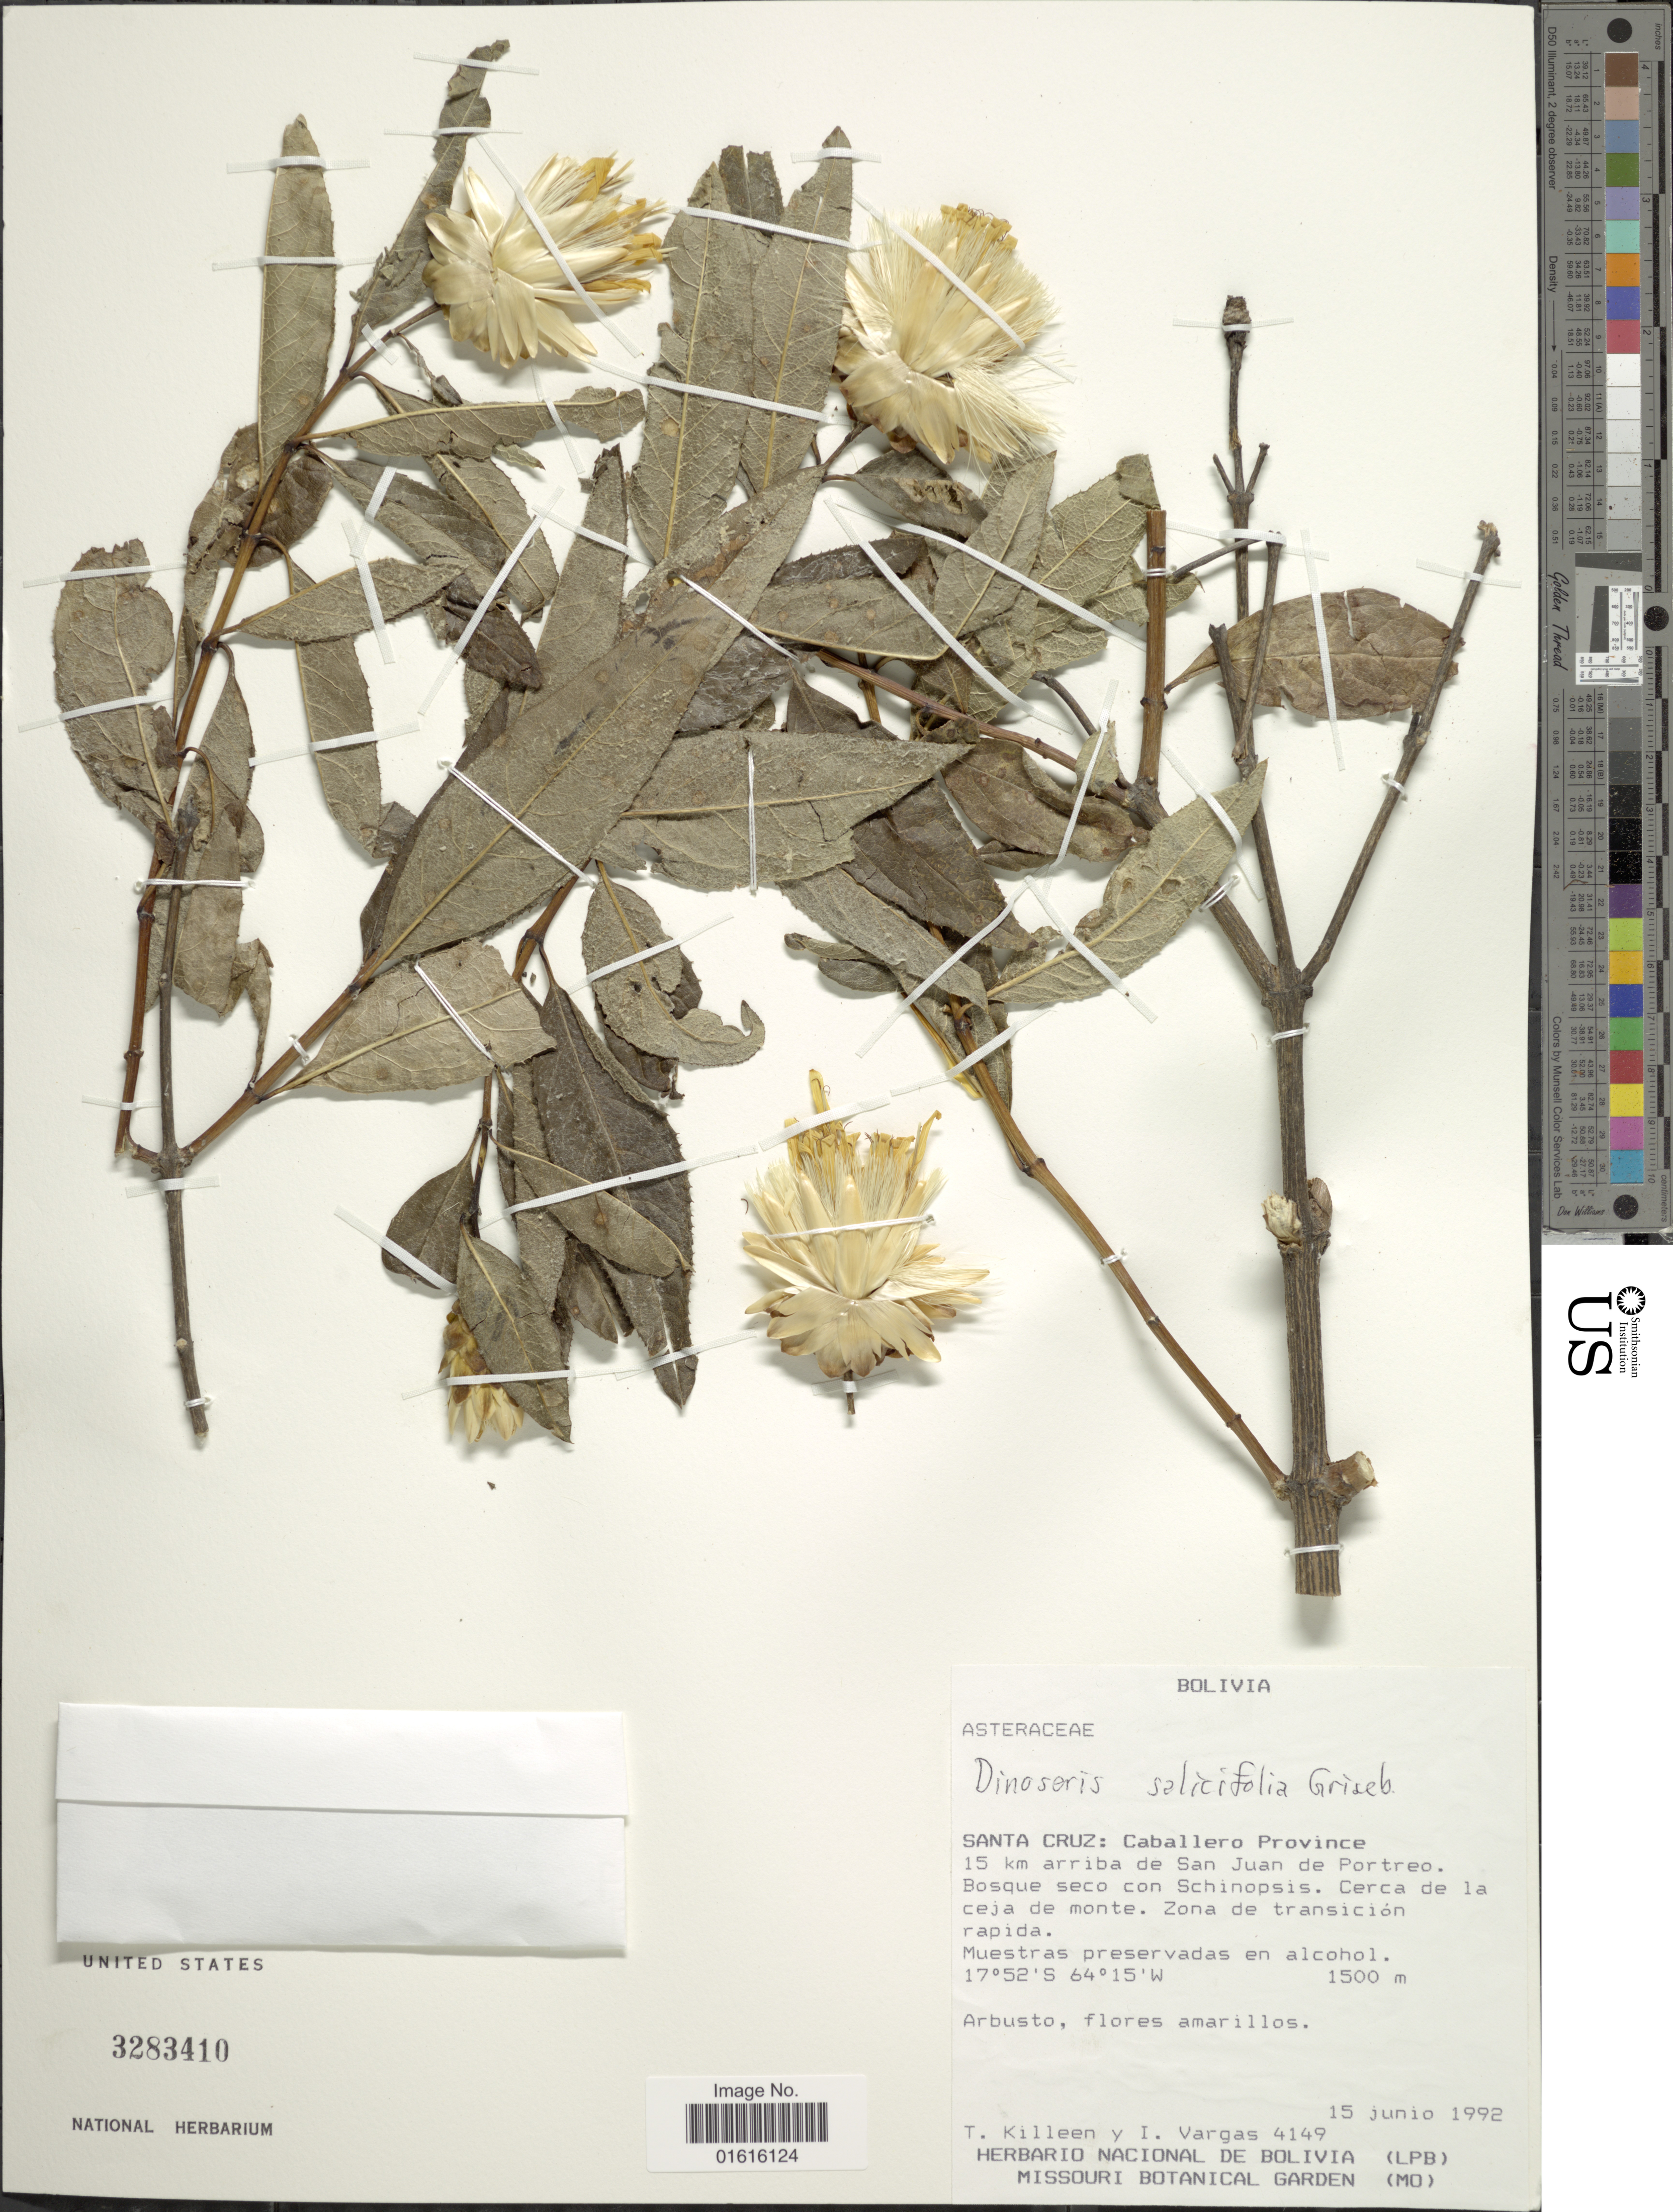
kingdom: Plantae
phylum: Tracheophyta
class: Magnoliopsida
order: Asterales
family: Asteraceae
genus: Dinoseris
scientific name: Dinoseris salicifolia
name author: Griseb.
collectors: T. J. Killeen & I. Vargas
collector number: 4149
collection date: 1992-06-15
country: Bolivia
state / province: Santa Cruz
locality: Caballero Province 15 km arriba de San Juan de Portreo. Bosque seco con Schinopsis. Cerca de la ceja de monte. Zona de transicion rapida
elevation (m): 1500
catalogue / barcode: US 3283410